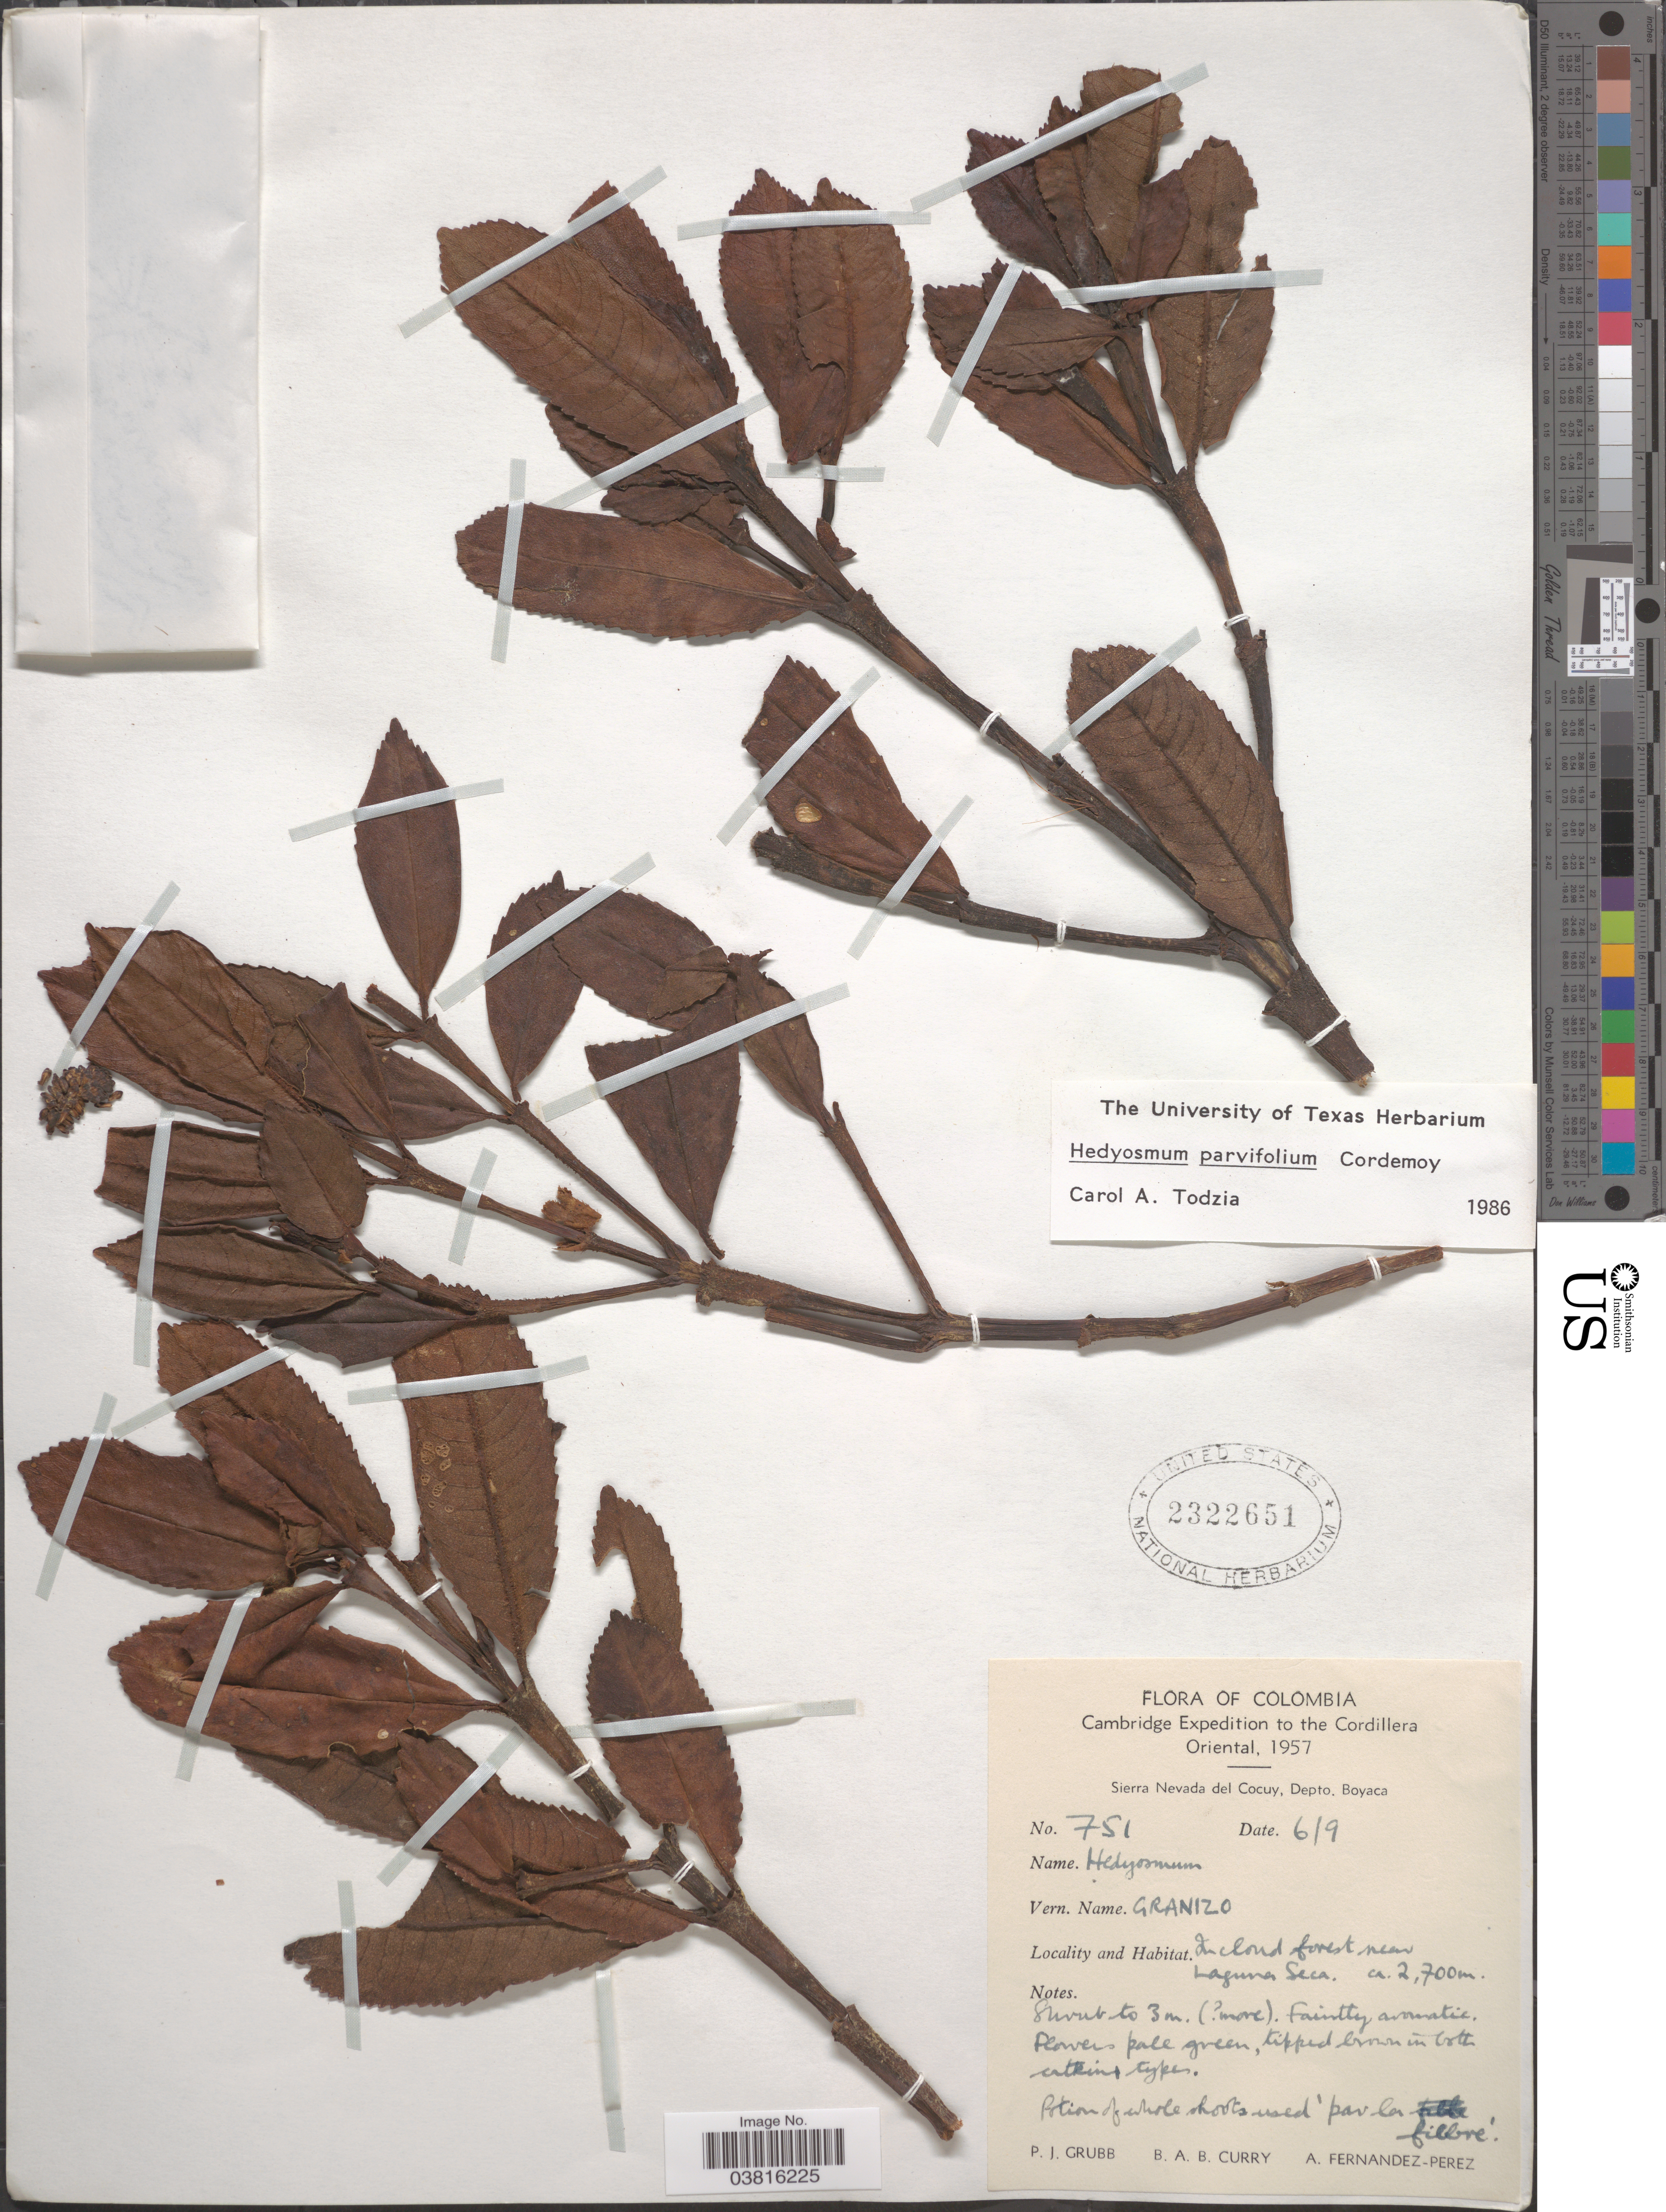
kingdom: Plantae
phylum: Tracheophyta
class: Magnoliopsida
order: Chloranthales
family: Chloranthaceae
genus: Hedyosmum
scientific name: Hedyosmum parvifolium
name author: Cordem. ex Baill.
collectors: P. J. Grubb, B. A. B. Curry & A. Fernández-Pérez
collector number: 751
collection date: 1957-09-06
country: Colombia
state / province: Boyacá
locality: The Cordillera Oriental. Sierra Nevada del Cocuy, Depto. Boyaca. Near Laguna Seca.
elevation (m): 2700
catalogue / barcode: US 2322651